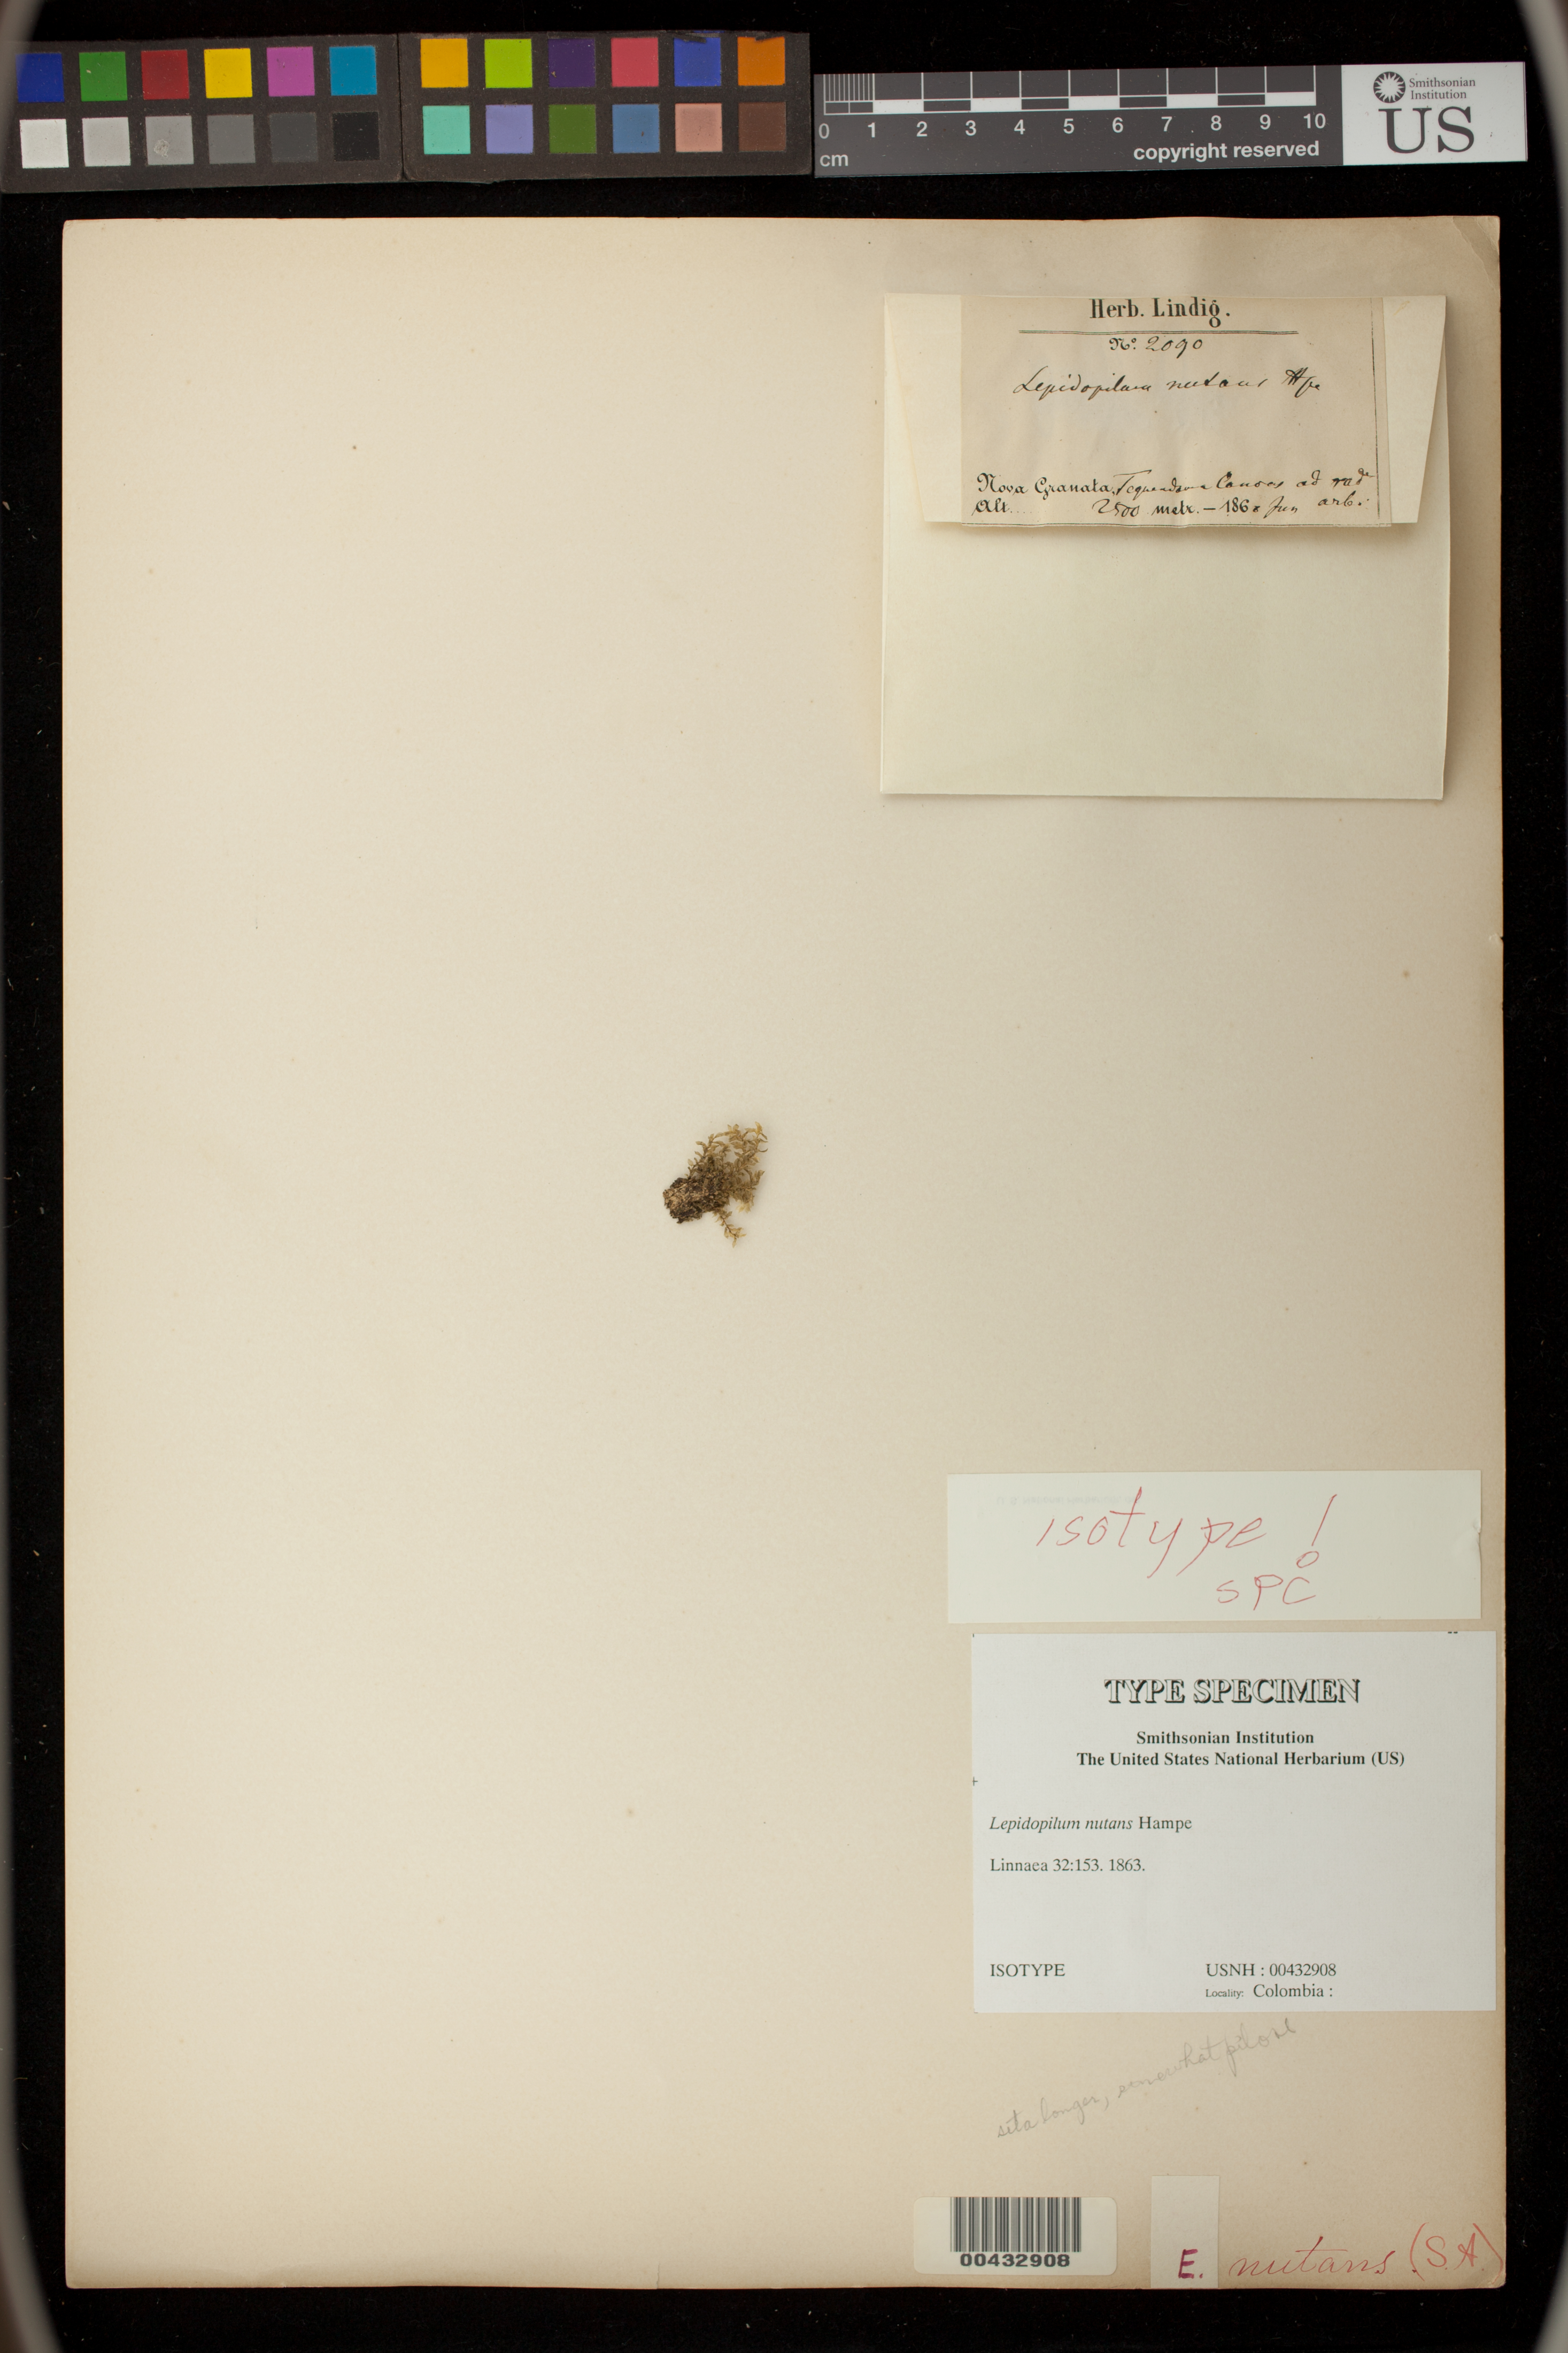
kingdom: Plantae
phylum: Bryophyta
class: Bryopsida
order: Hookeriales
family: Pilotrichaceae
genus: Lepidopilum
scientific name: Lepidopilum nutans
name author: Hampe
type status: Isotype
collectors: A. Lindig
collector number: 2090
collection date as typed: Jan 1860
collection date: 1860-01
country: Colombia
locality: Tequendama Cañoas ad Rad. Arbor. [Tequendama Cañoas at roots of trees?]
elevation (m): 2500